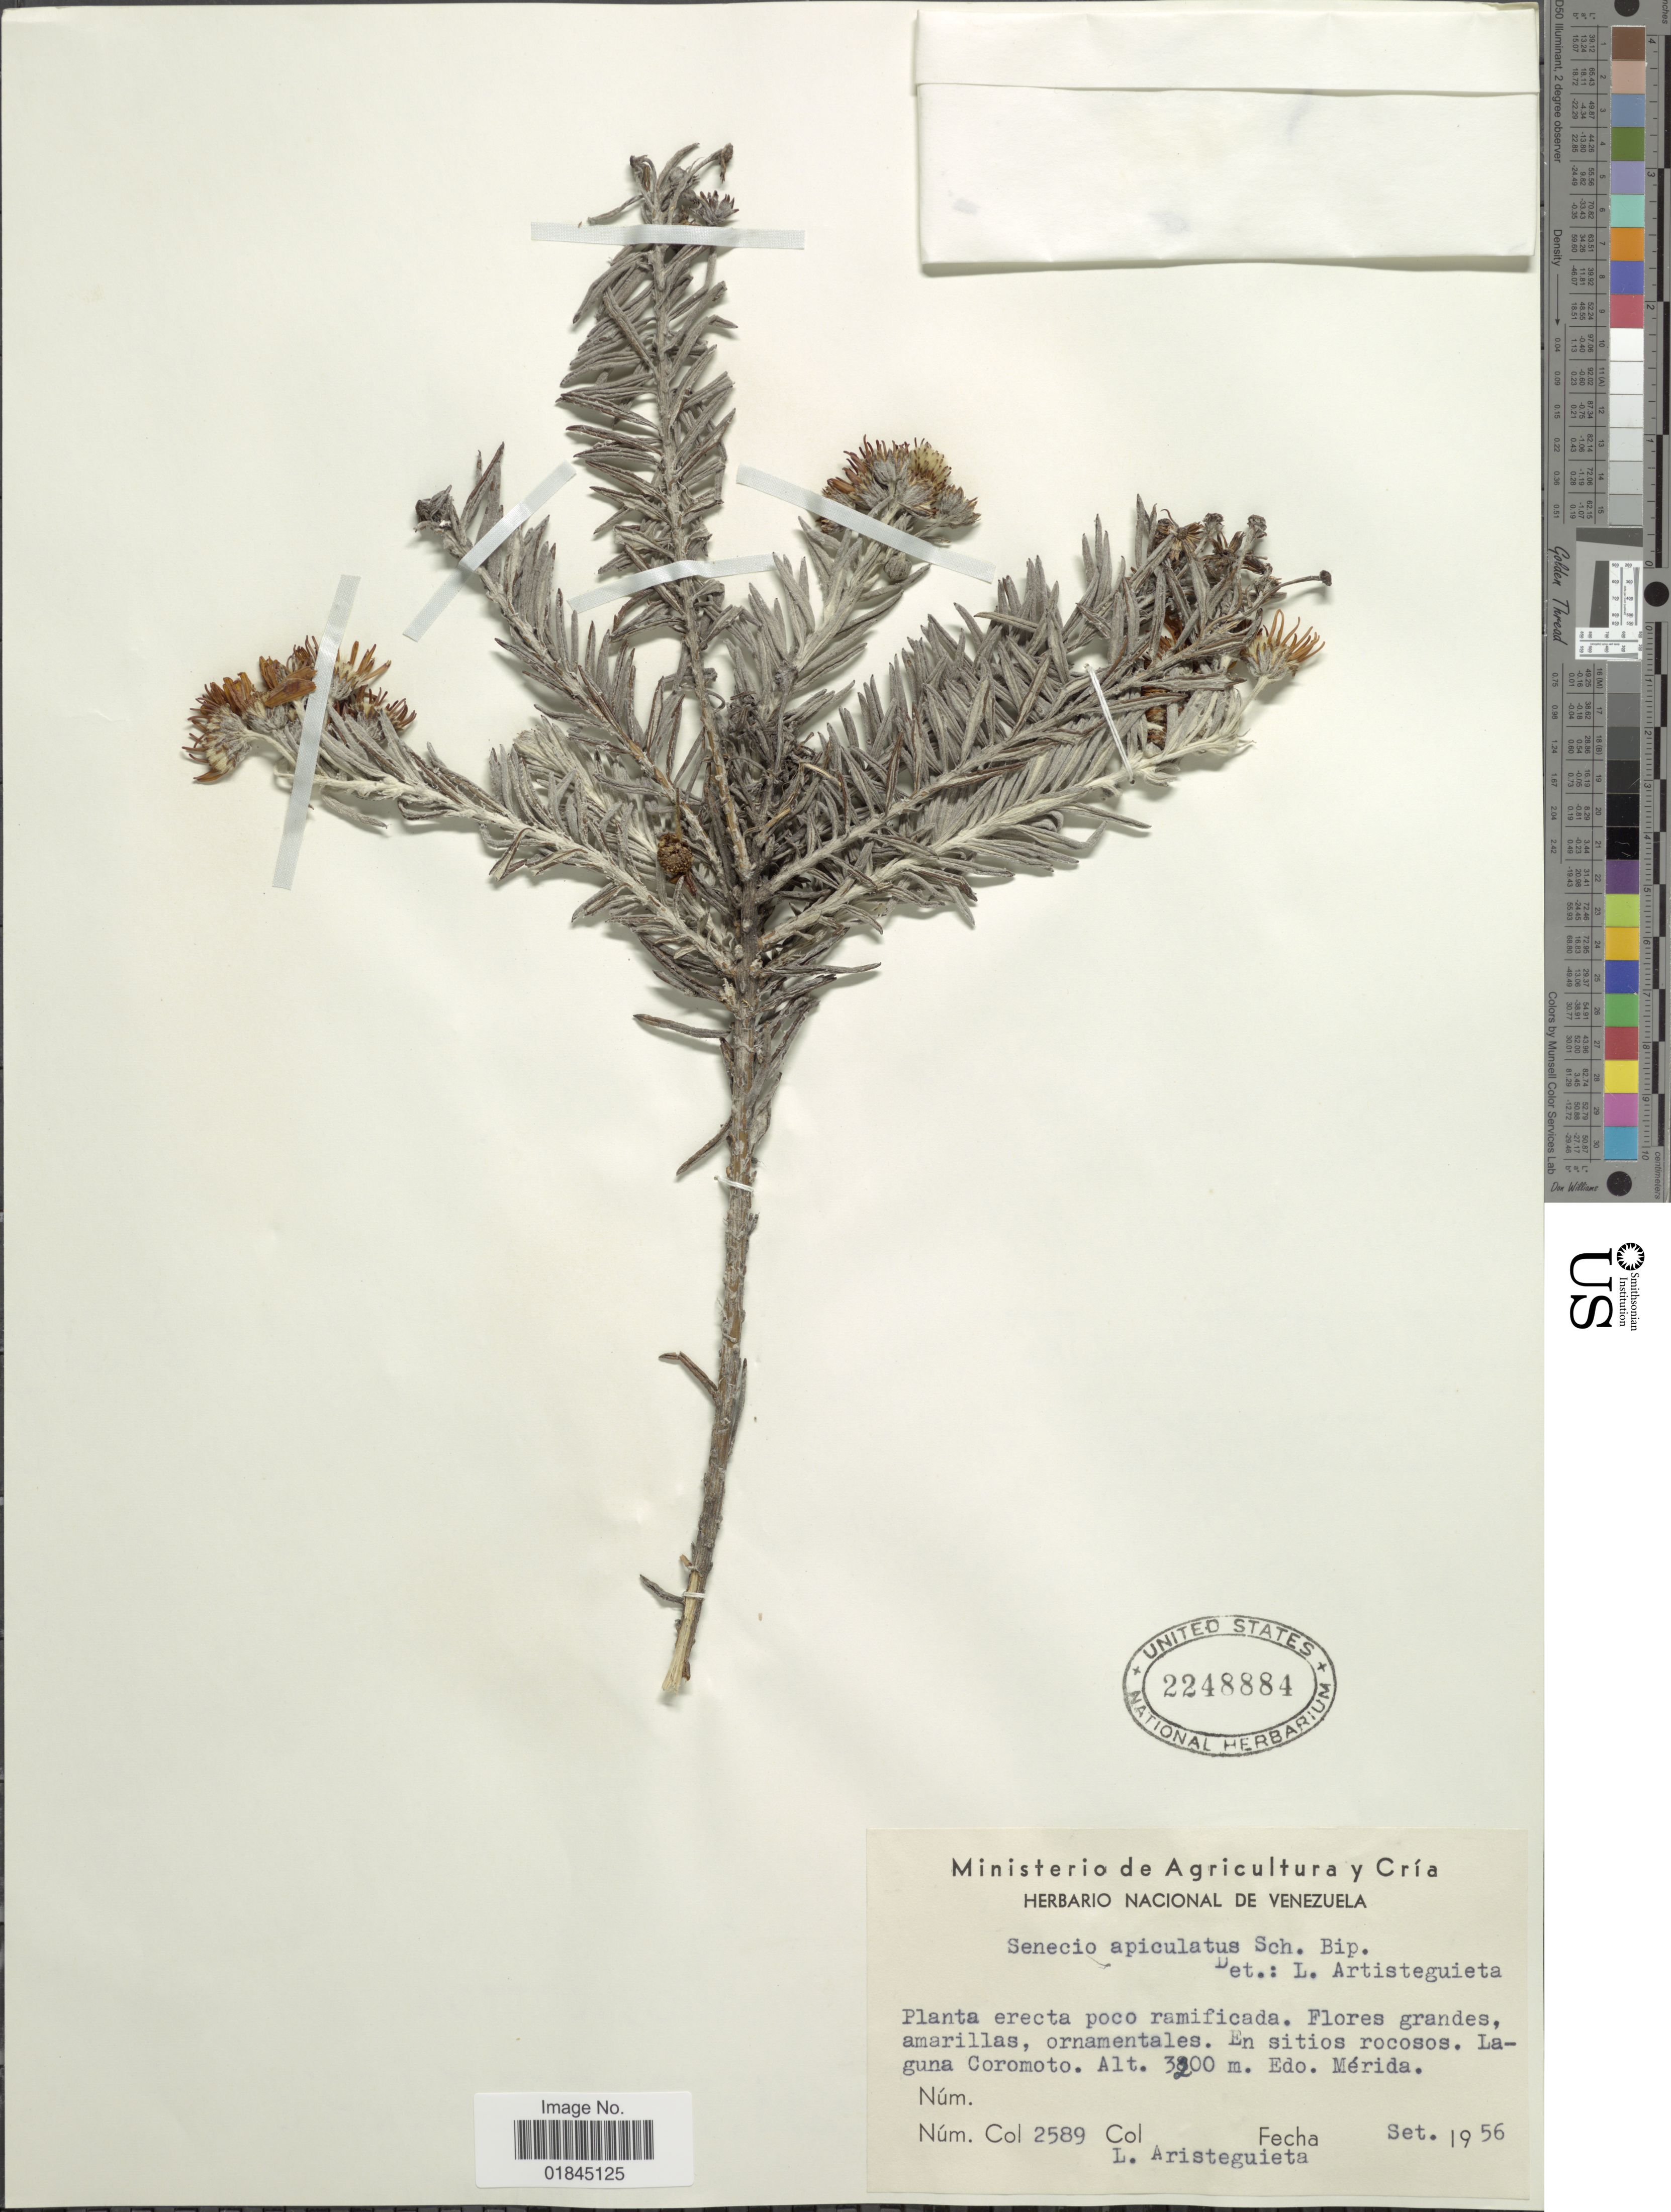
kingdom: Plantae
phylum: Tracheophyta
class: Magnoliopsida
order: Asterales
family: Asteraceae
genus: Pentacalia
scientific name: Pentacalia apiculata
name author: (Sch. Bip. ex Wedd.) Cuatrec.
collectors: L. Aristeguieta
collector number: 2589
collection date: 1956-09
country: Venezuela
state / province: Mérida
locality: Laguna Coromoto. Edo. Mérida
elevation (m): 3200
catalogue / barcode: US 2248884